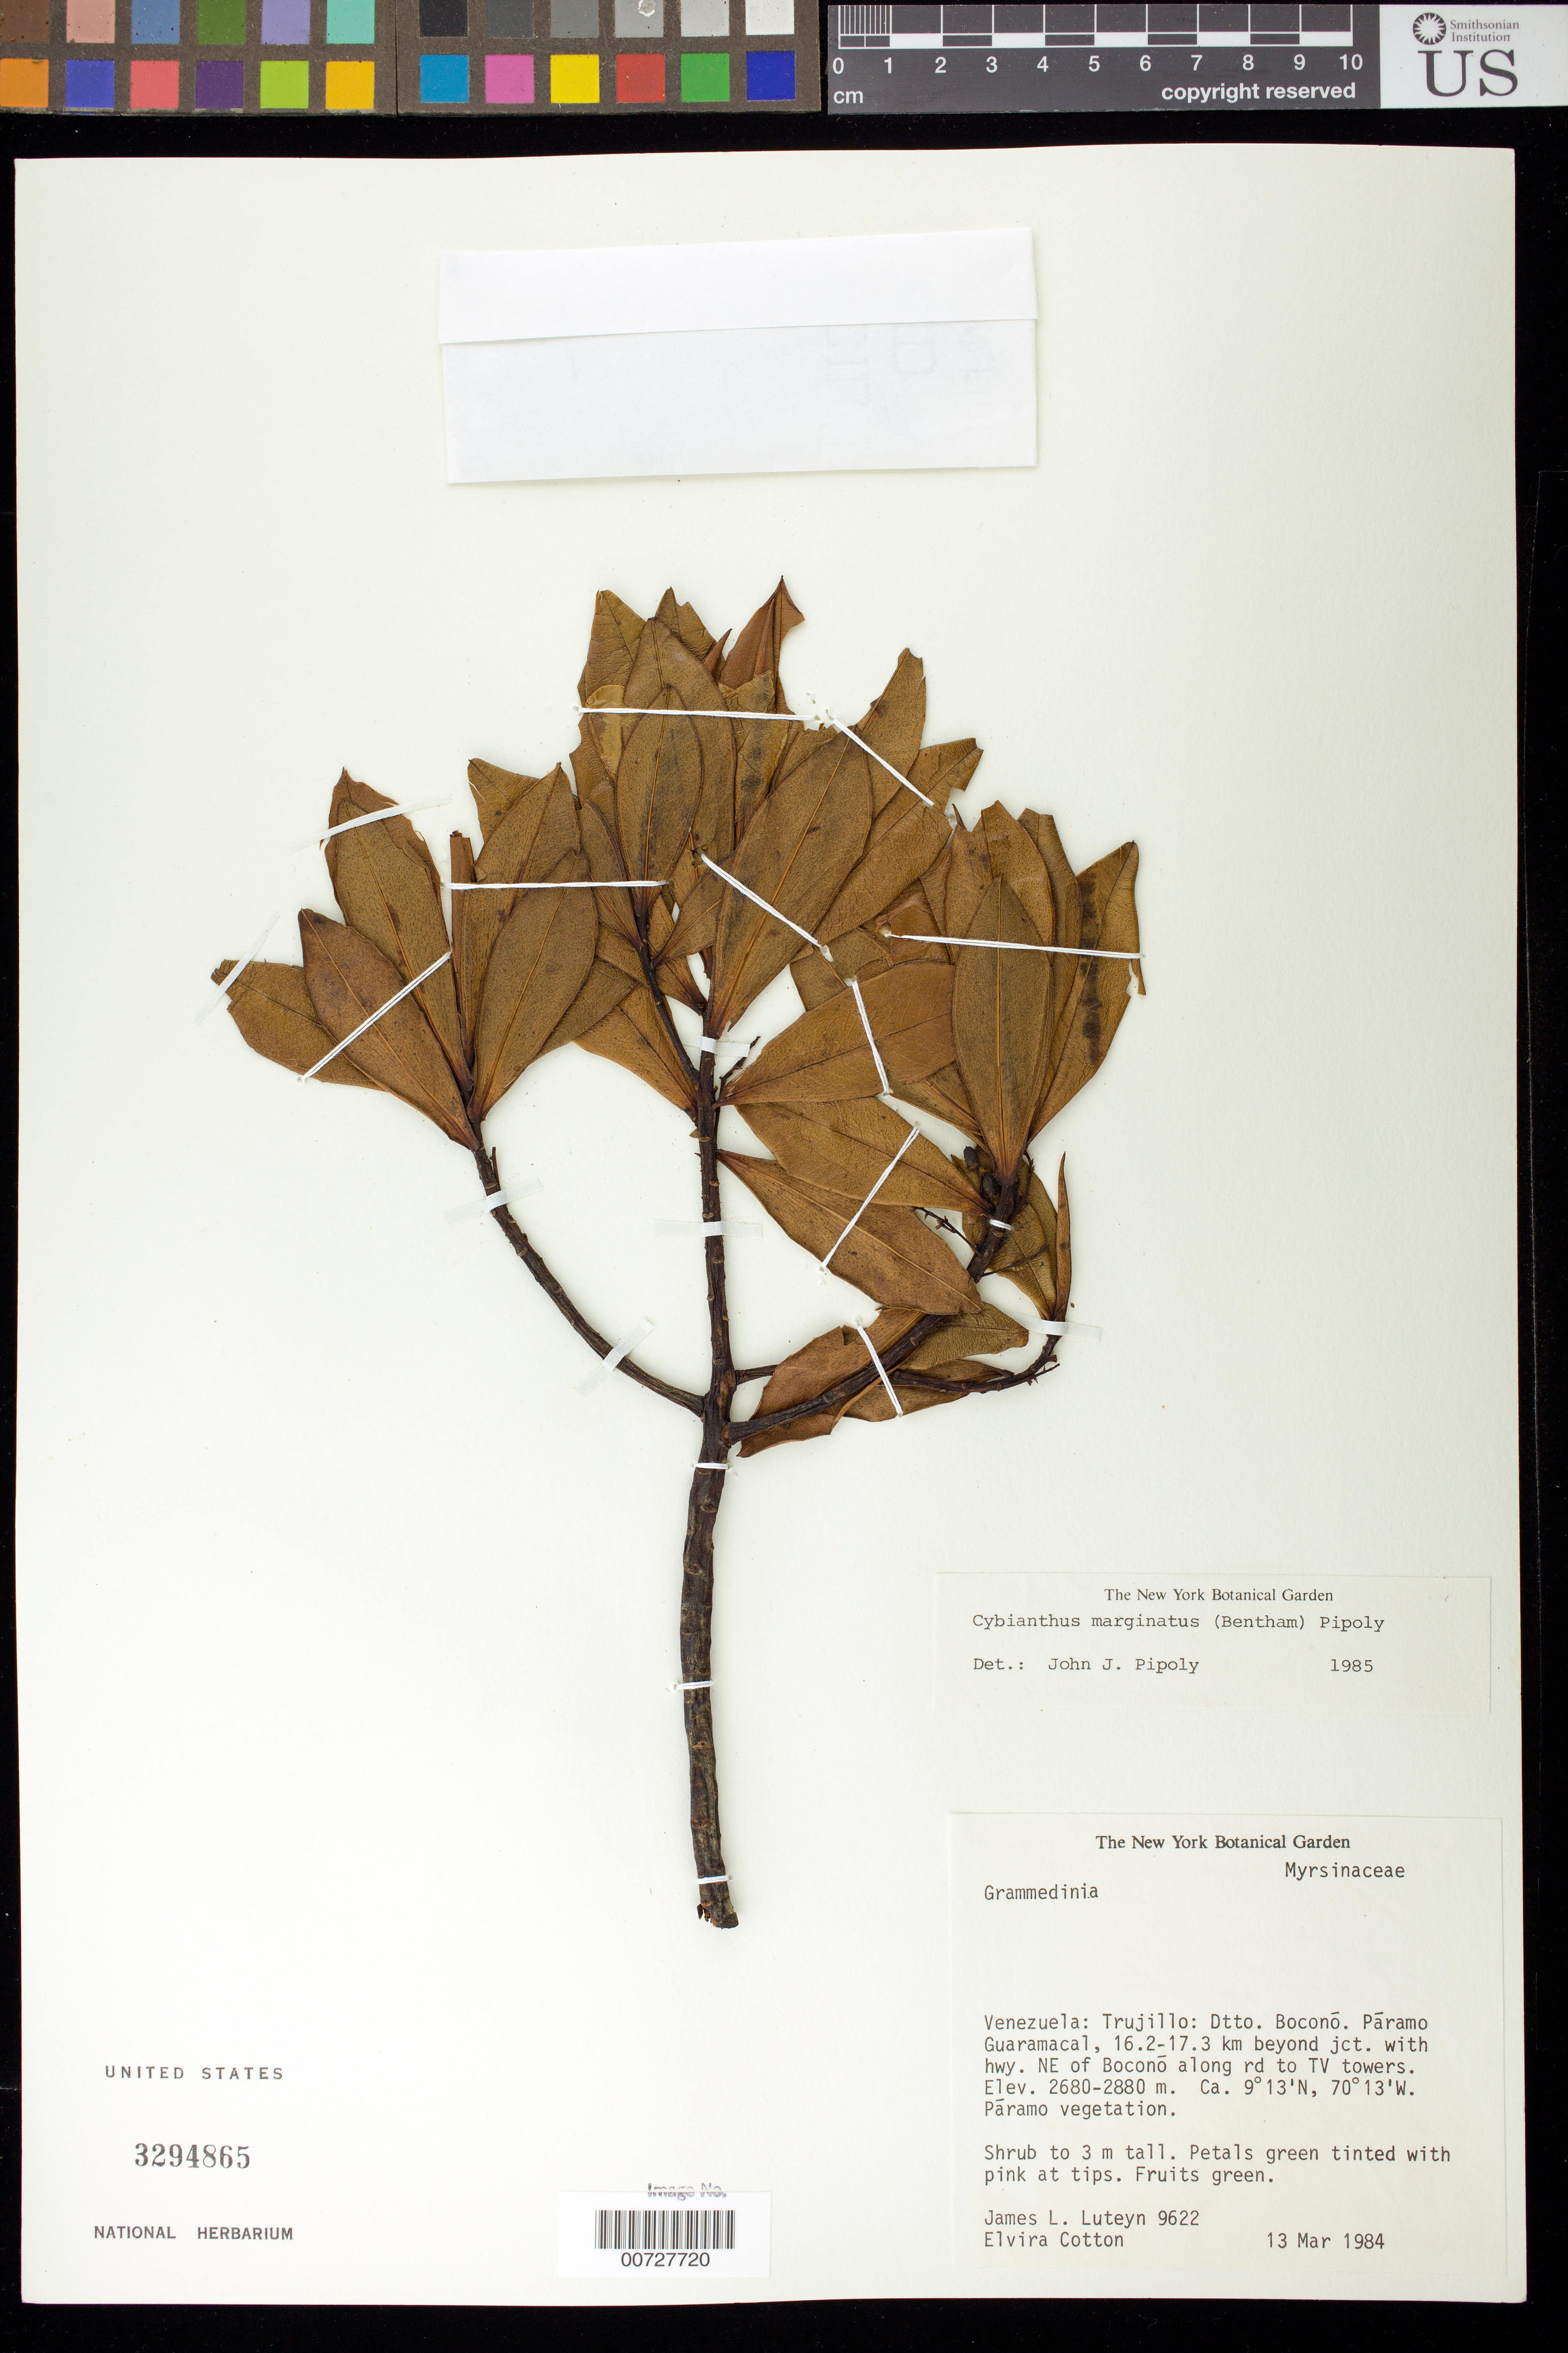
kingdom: Plantae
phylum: Tracheophyta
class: Magnoliopsida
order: Ericales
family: Primulaceae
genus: Cybianthus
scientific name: Cybianthus marginatus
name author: (Benth.) Pipoly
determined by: Pipoly, J. J., III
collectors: J. L. Luteyn & E. Cotton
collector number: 9622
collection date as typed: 13 Mar 1984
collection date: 1984-03-13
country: Venezuela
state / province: Trujillo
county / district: Boconó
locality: Páramo de Guaramacal, 16.2-17.3 km beyond jct with hwy NE of Boconó along road to TV towers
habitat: Páramo vegetation.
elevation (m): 2680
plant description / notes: NY, US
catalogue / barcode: US 3294865